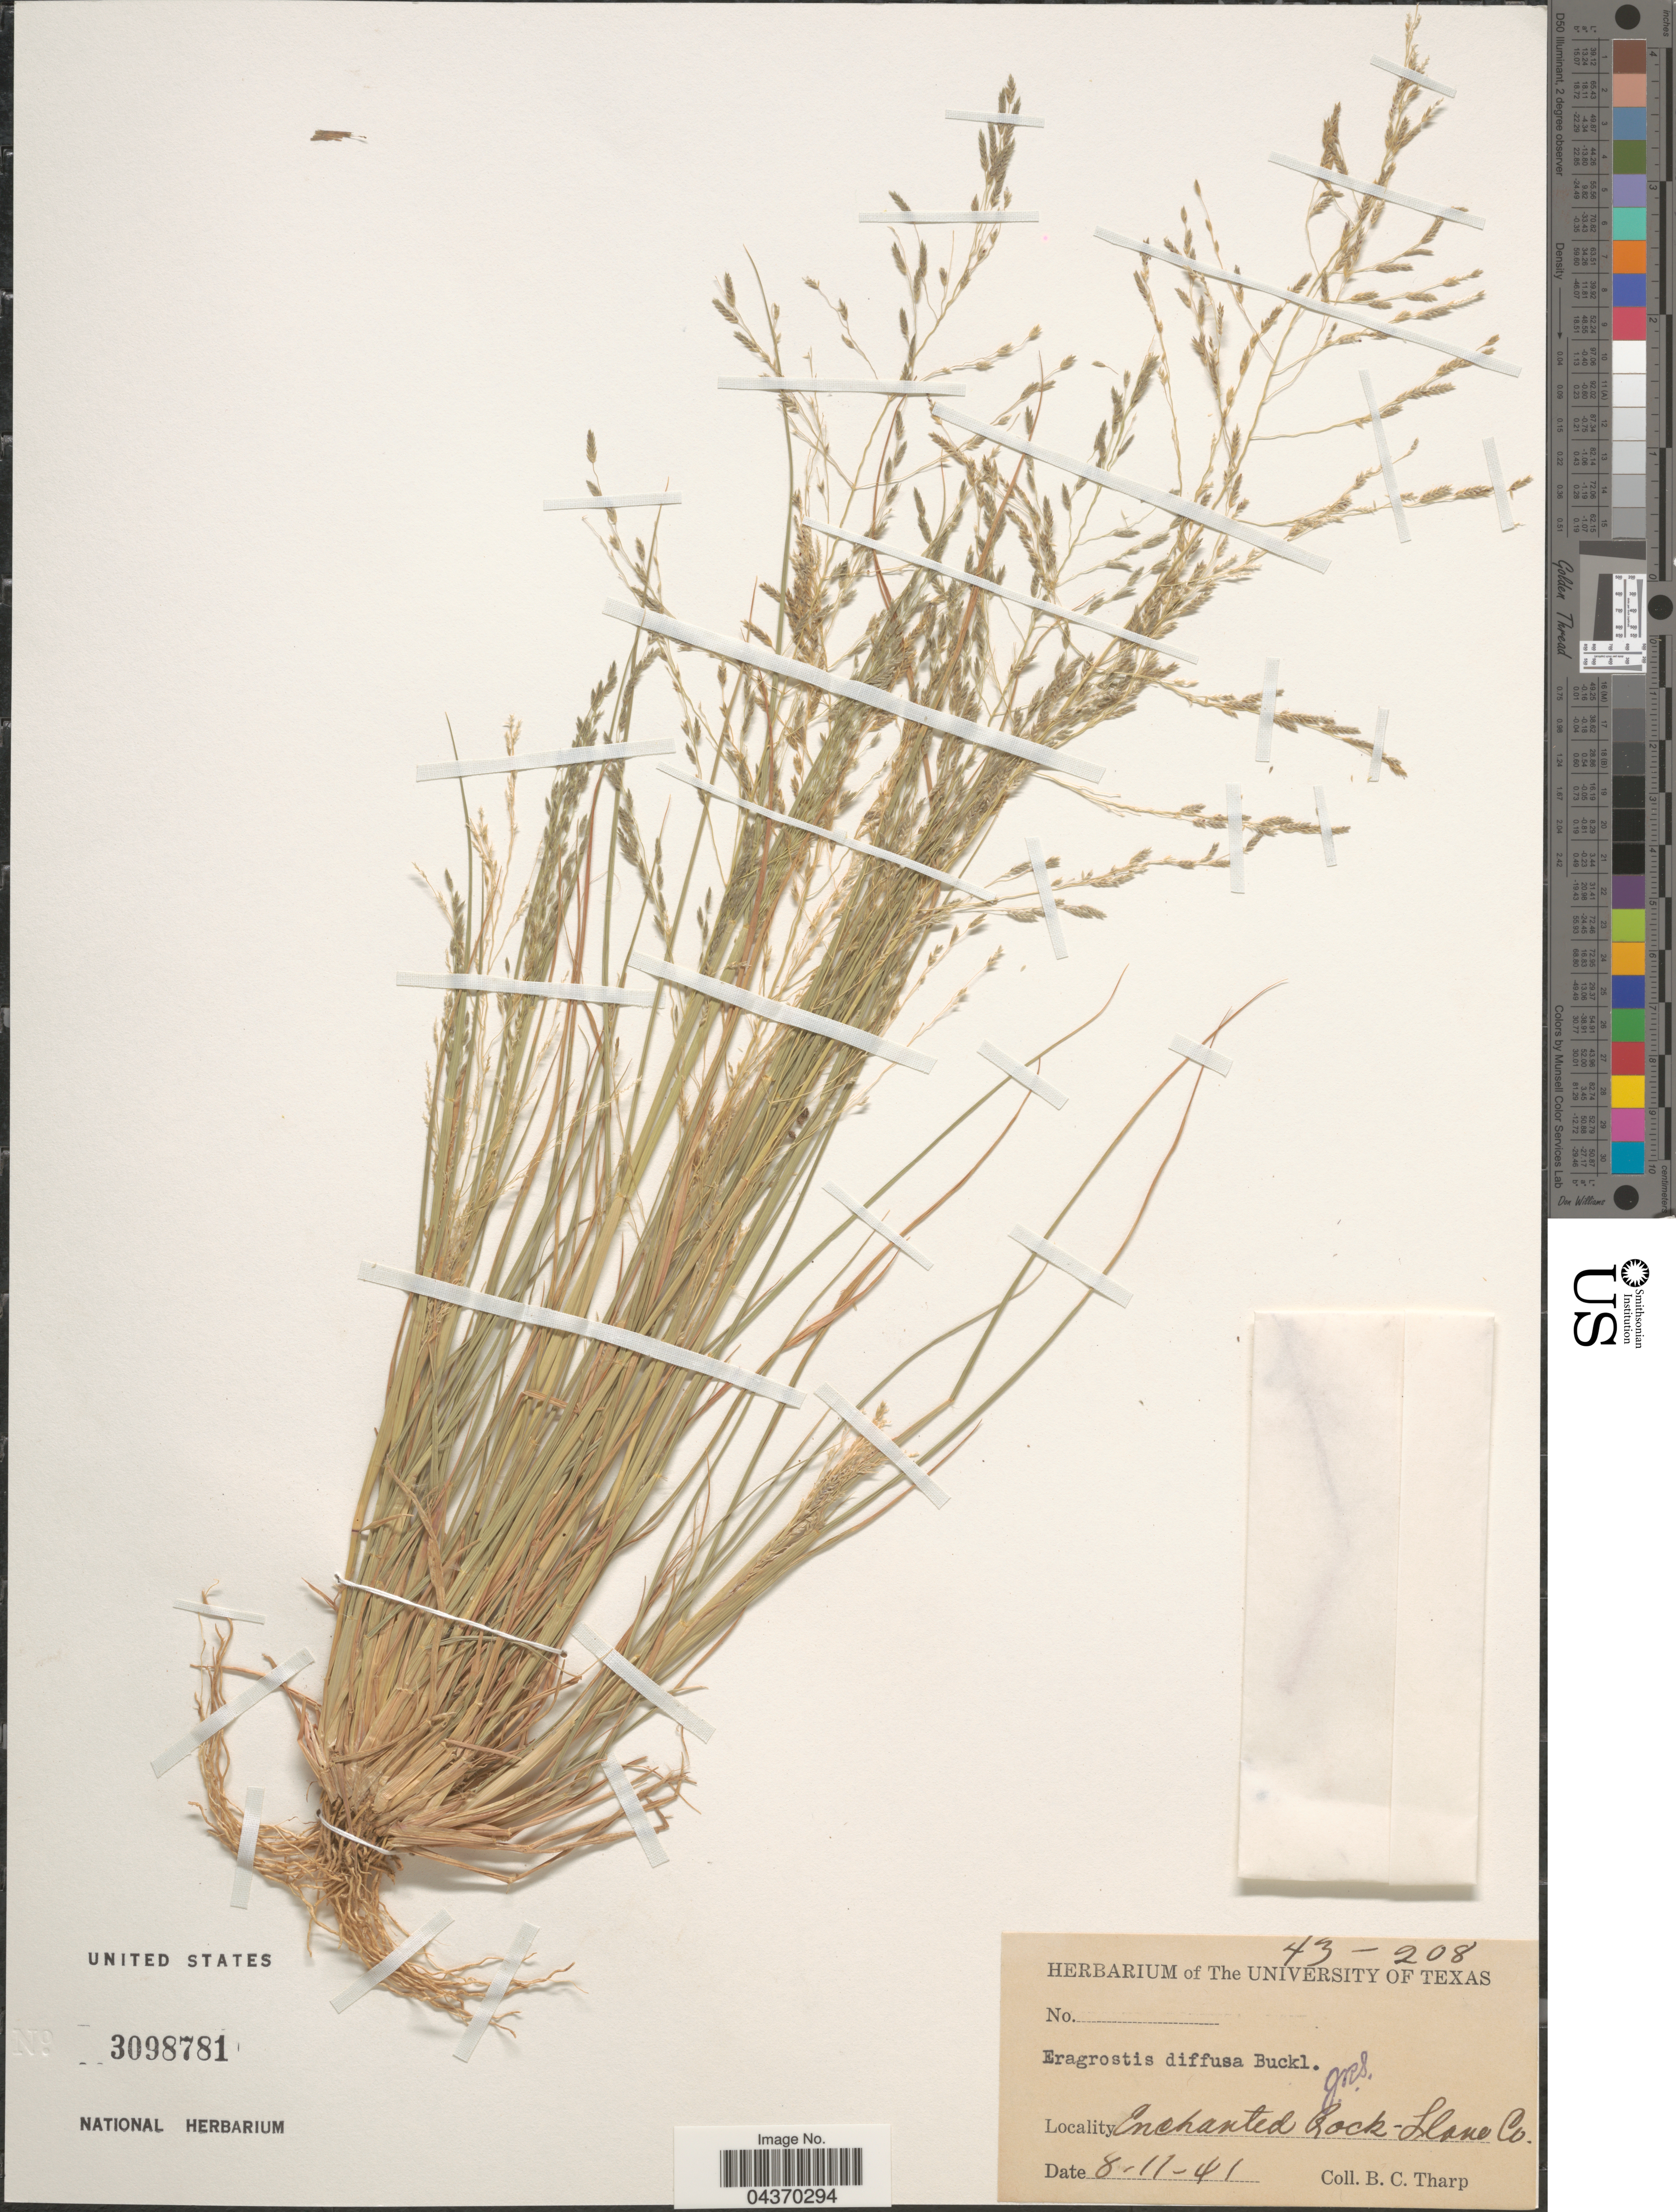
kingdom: Plantae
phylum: Tracheophyta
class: Liliopsida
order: Poales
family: Poaceae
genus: Eragrostis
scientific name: Eragrostis pectinacea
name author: (Michx.) Nees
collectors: B. C. Tharp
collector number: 43-208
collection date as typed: Transcribed d/m/y: 11/8/41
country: United States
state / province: Texas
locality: Enchanted Rock-Llano Co.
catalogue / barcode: US 3098781